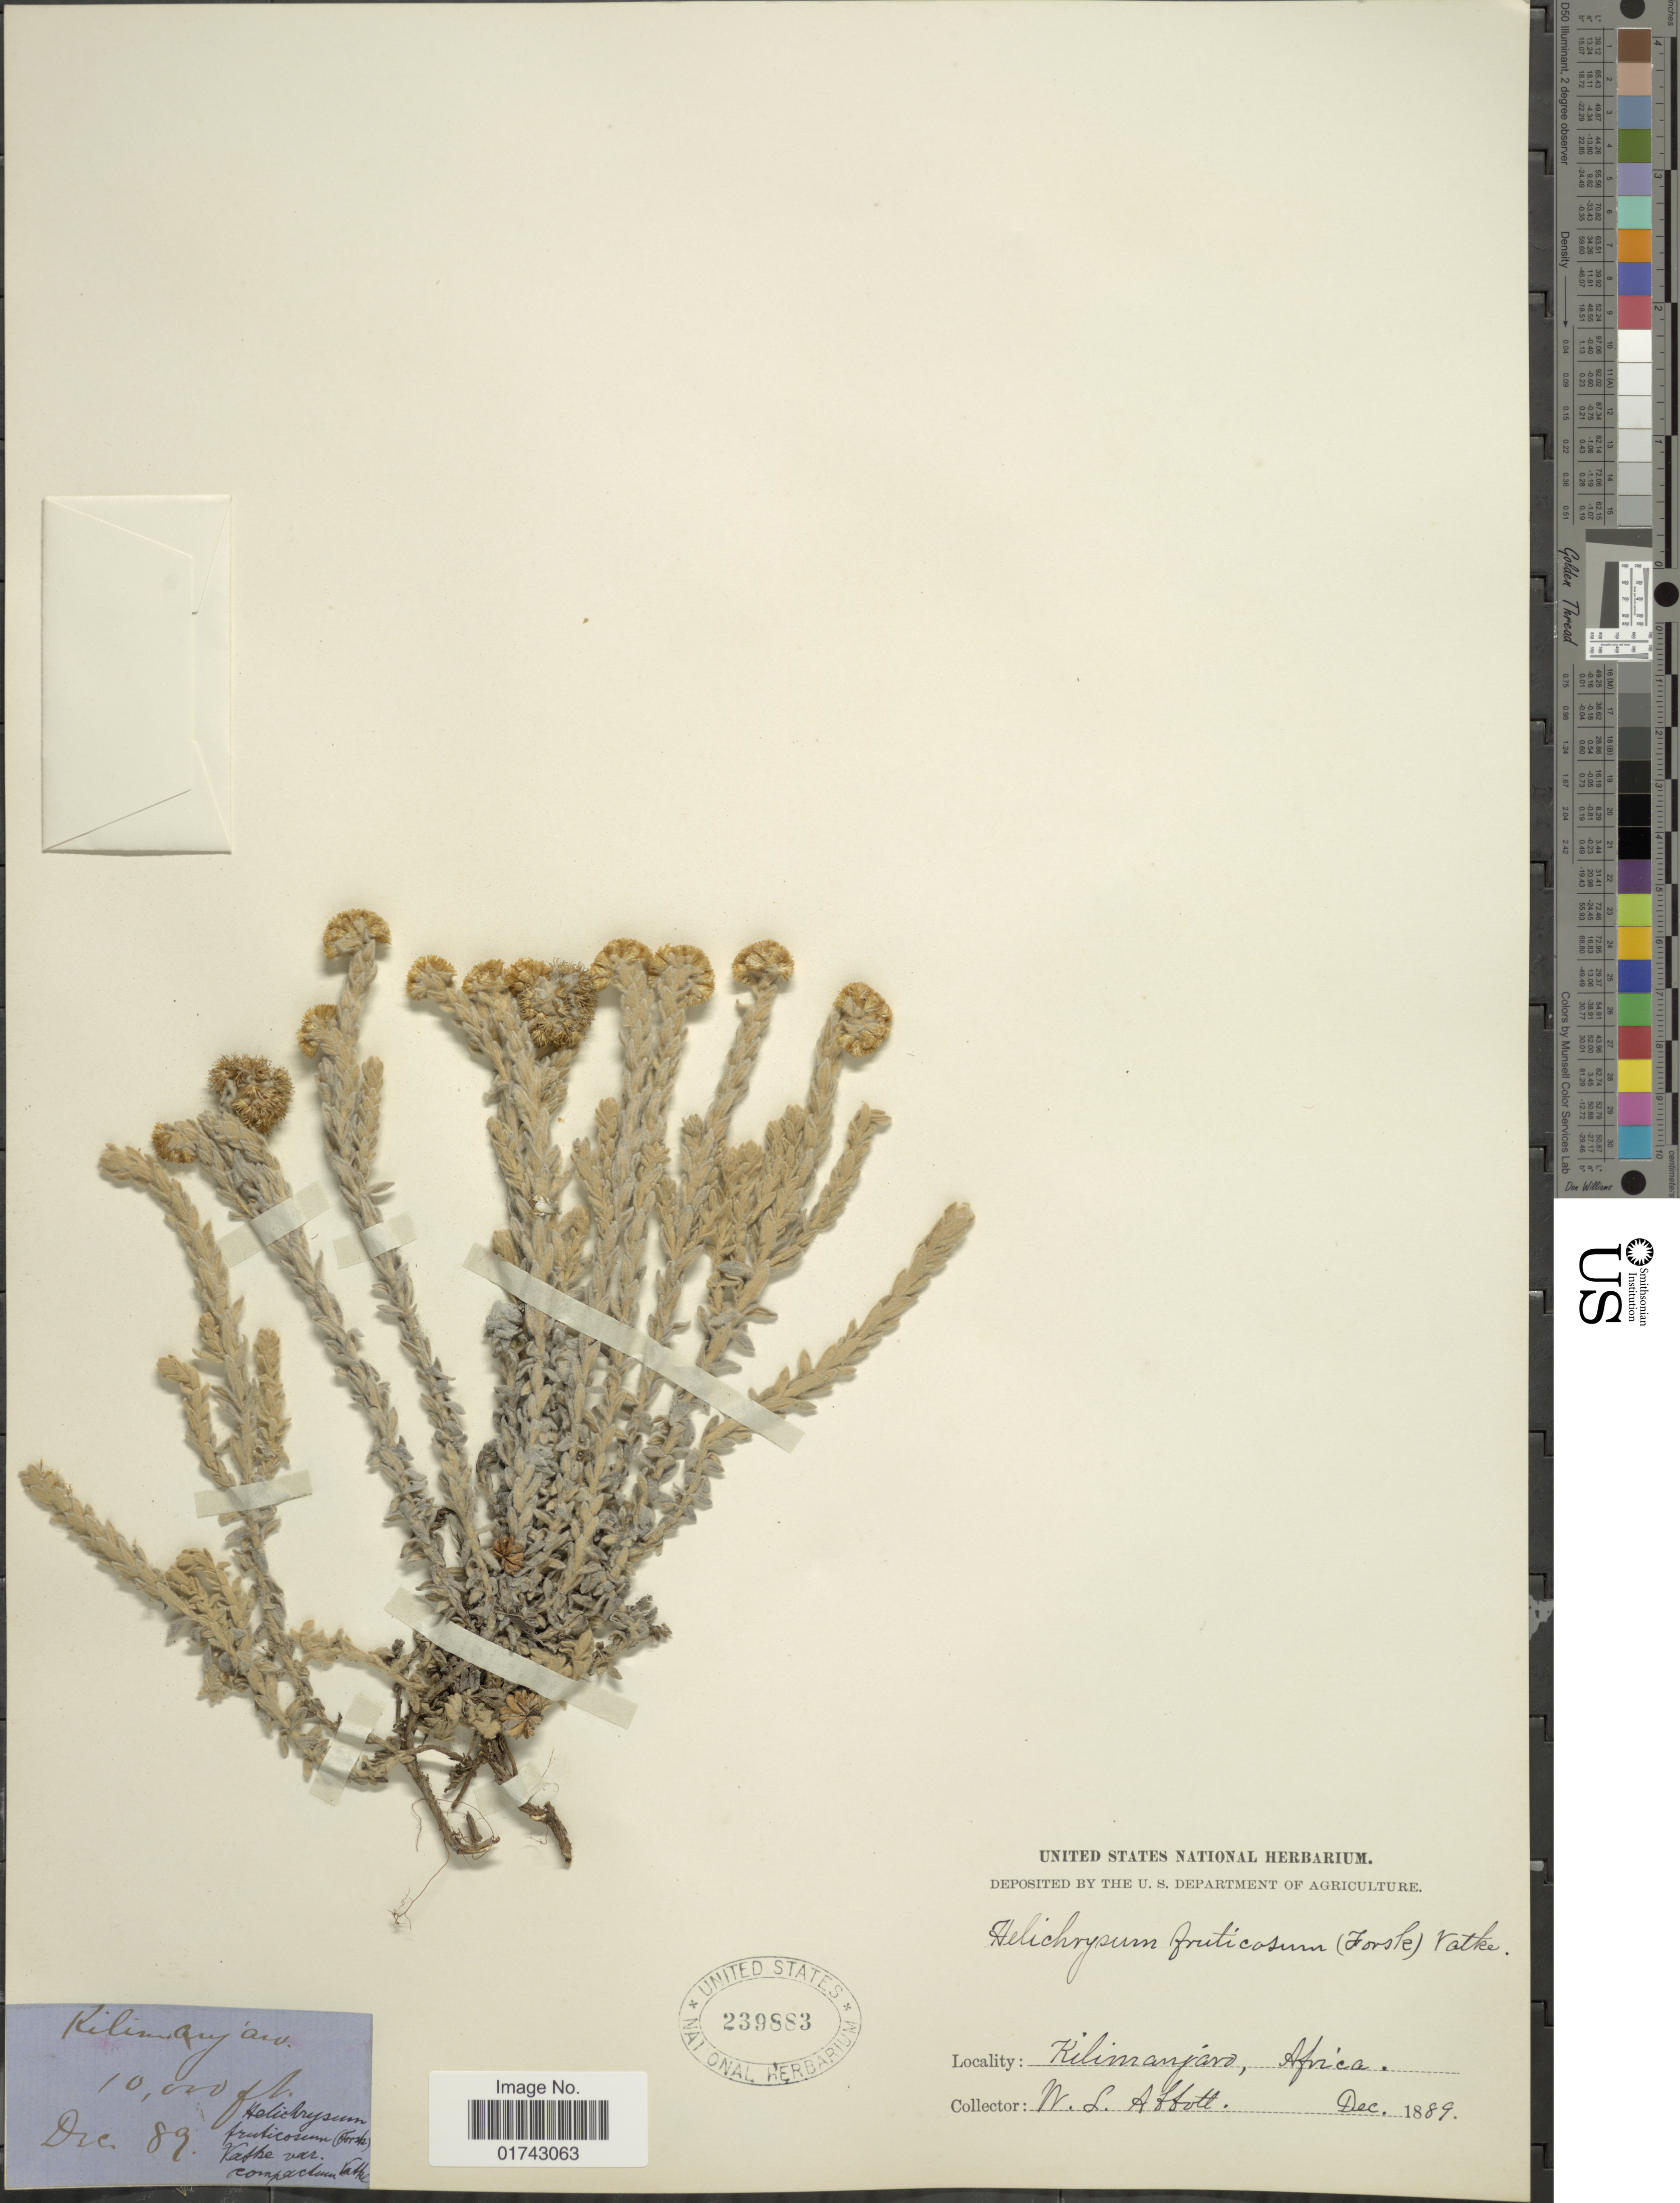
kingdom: Plantae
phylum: Tracheophyta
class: Magnoliopsida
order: Asterales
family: Asteraceae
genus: Helichrysum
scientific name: Helichrysum forskahlii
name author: (J.F. Gmel.) Hilliard & B.L. Burtt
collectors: W. L. Abbott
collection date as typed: Transcribed d/m/y: /12/89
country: Tanzania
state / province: Kilimanjaro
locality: Kilimanjaro, Africa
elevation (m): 3048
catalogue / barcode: US 239883